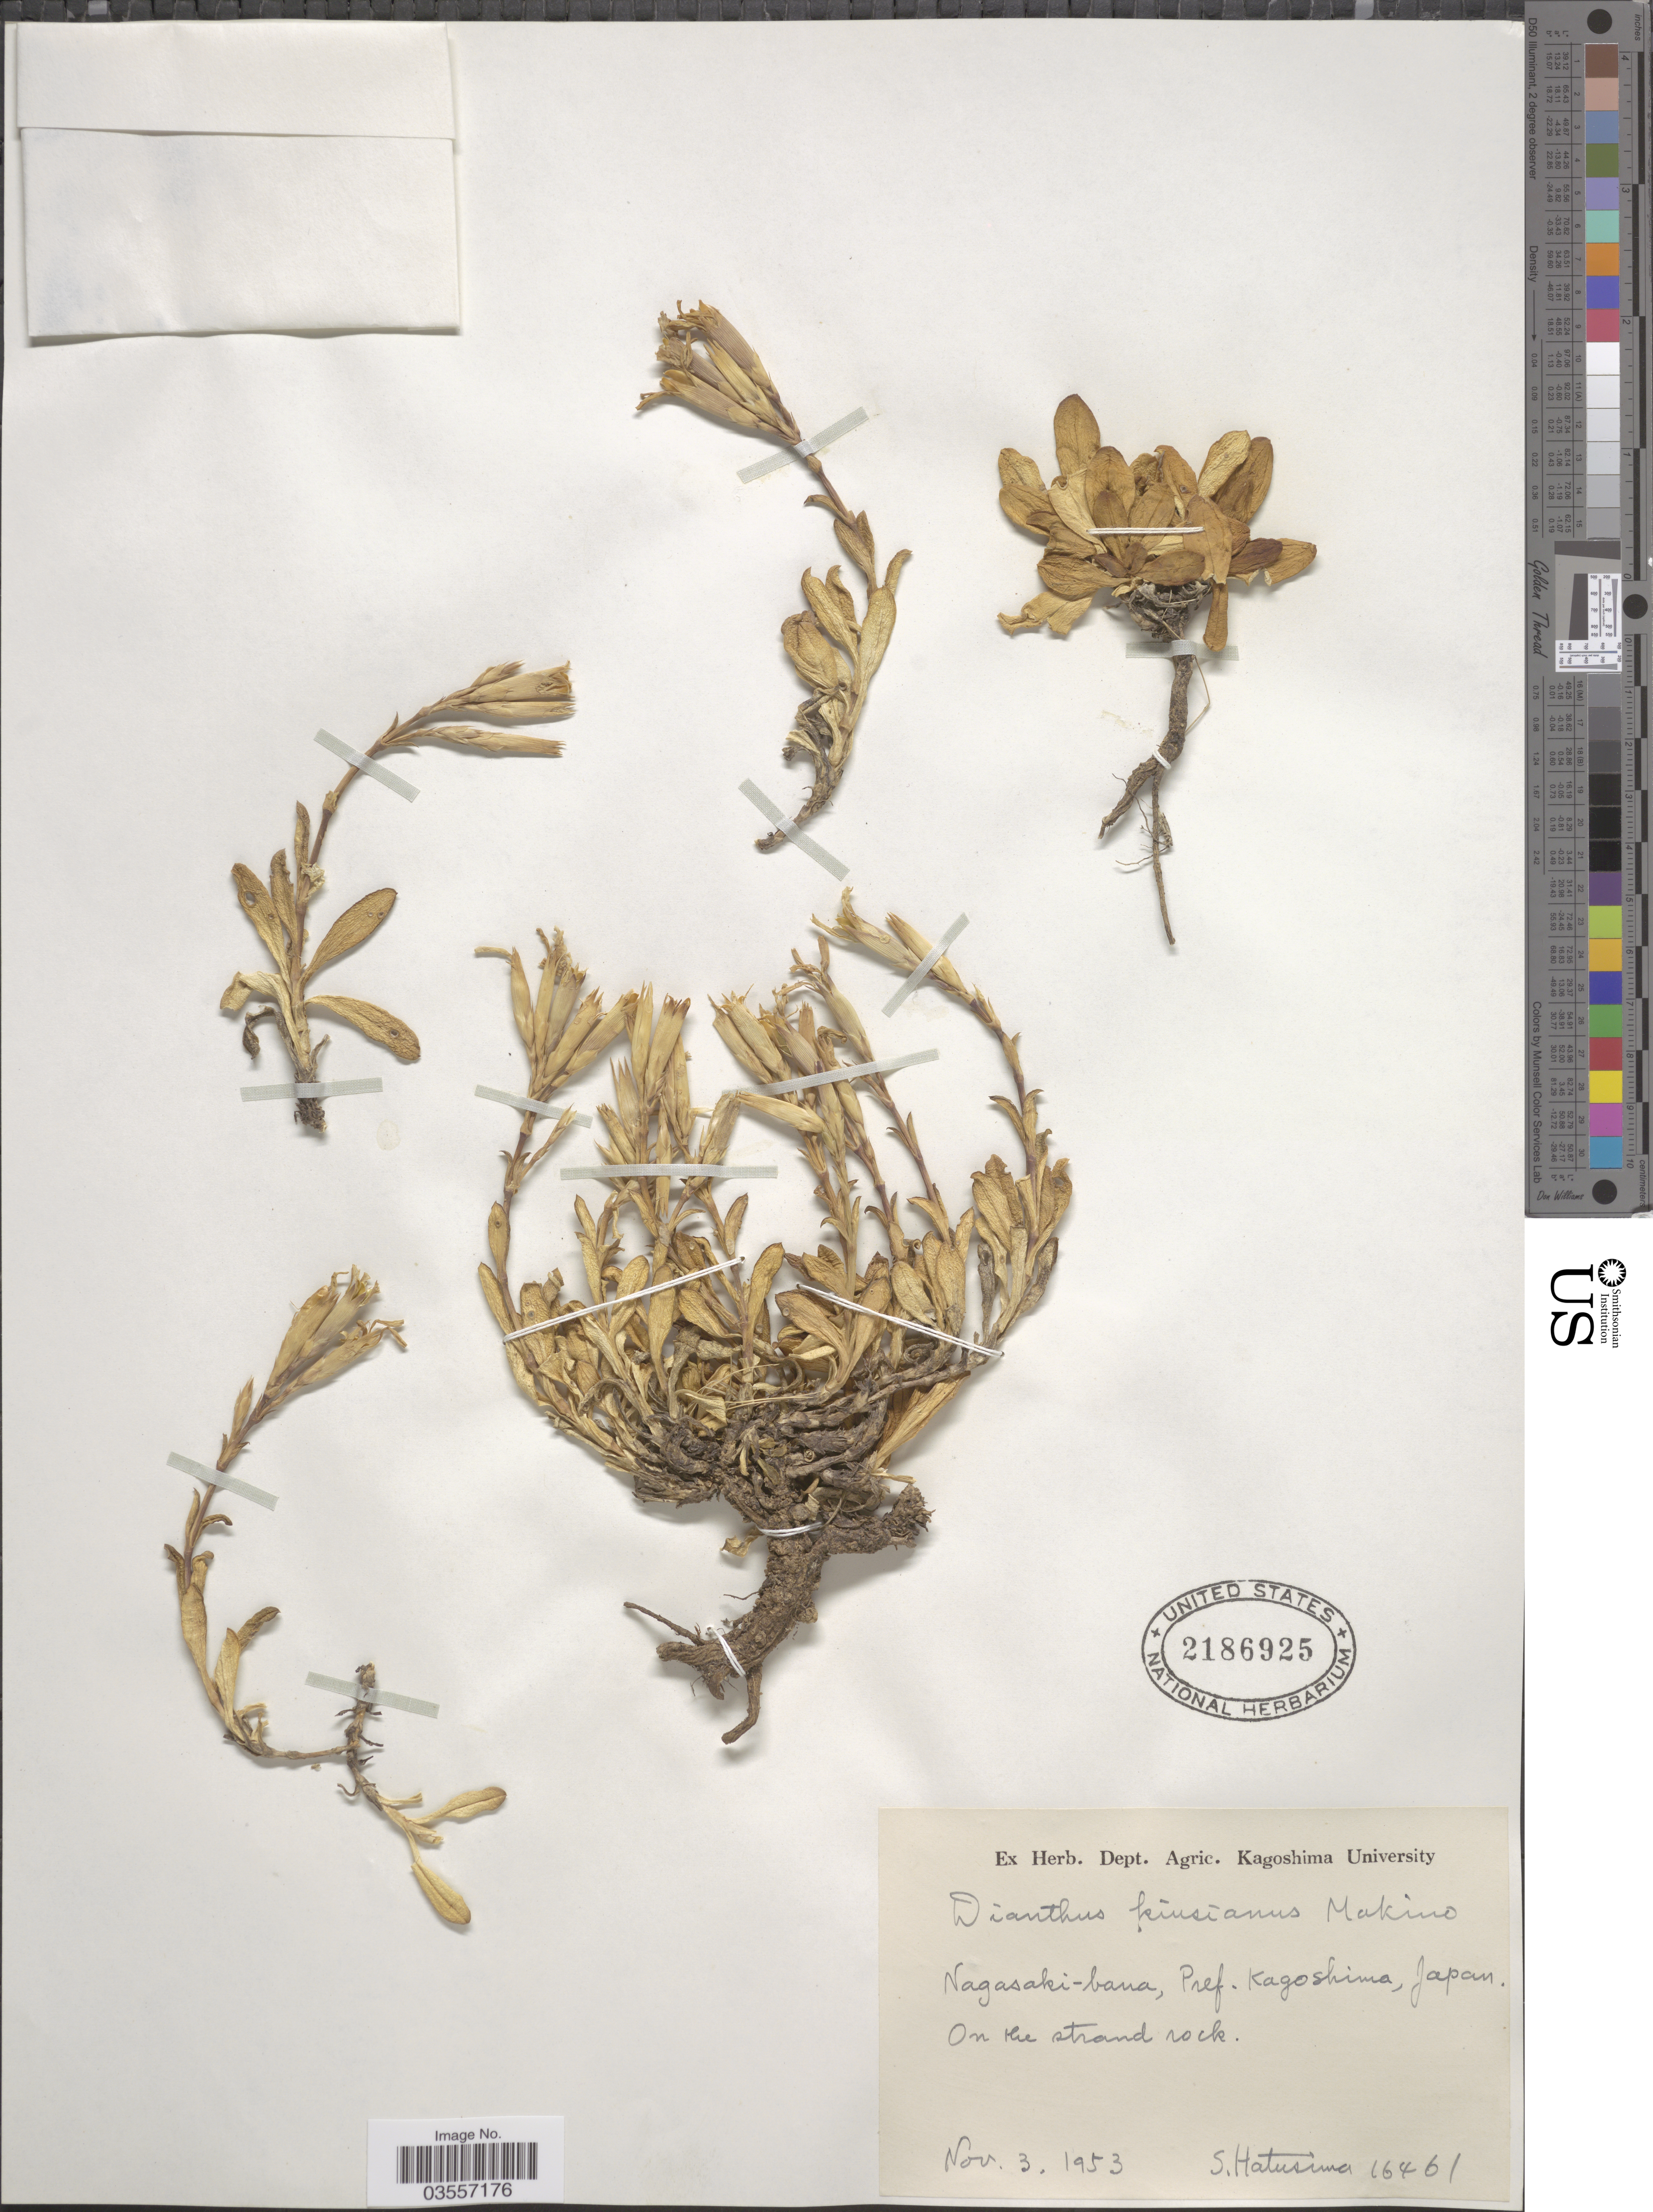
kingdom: Plantae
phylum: Tracheophyta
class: Magnoliopsida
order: Caryophyllales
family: Caryophyllaceae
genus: Dianthus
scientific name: Dianthus kiusianus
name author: Makino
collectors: S. Hatusima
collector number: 16461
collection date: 1953-11-03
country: Japan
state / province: Kagosima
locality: Nagasaki-bana, Pref. Kagoshima.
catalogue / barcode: US 2186925